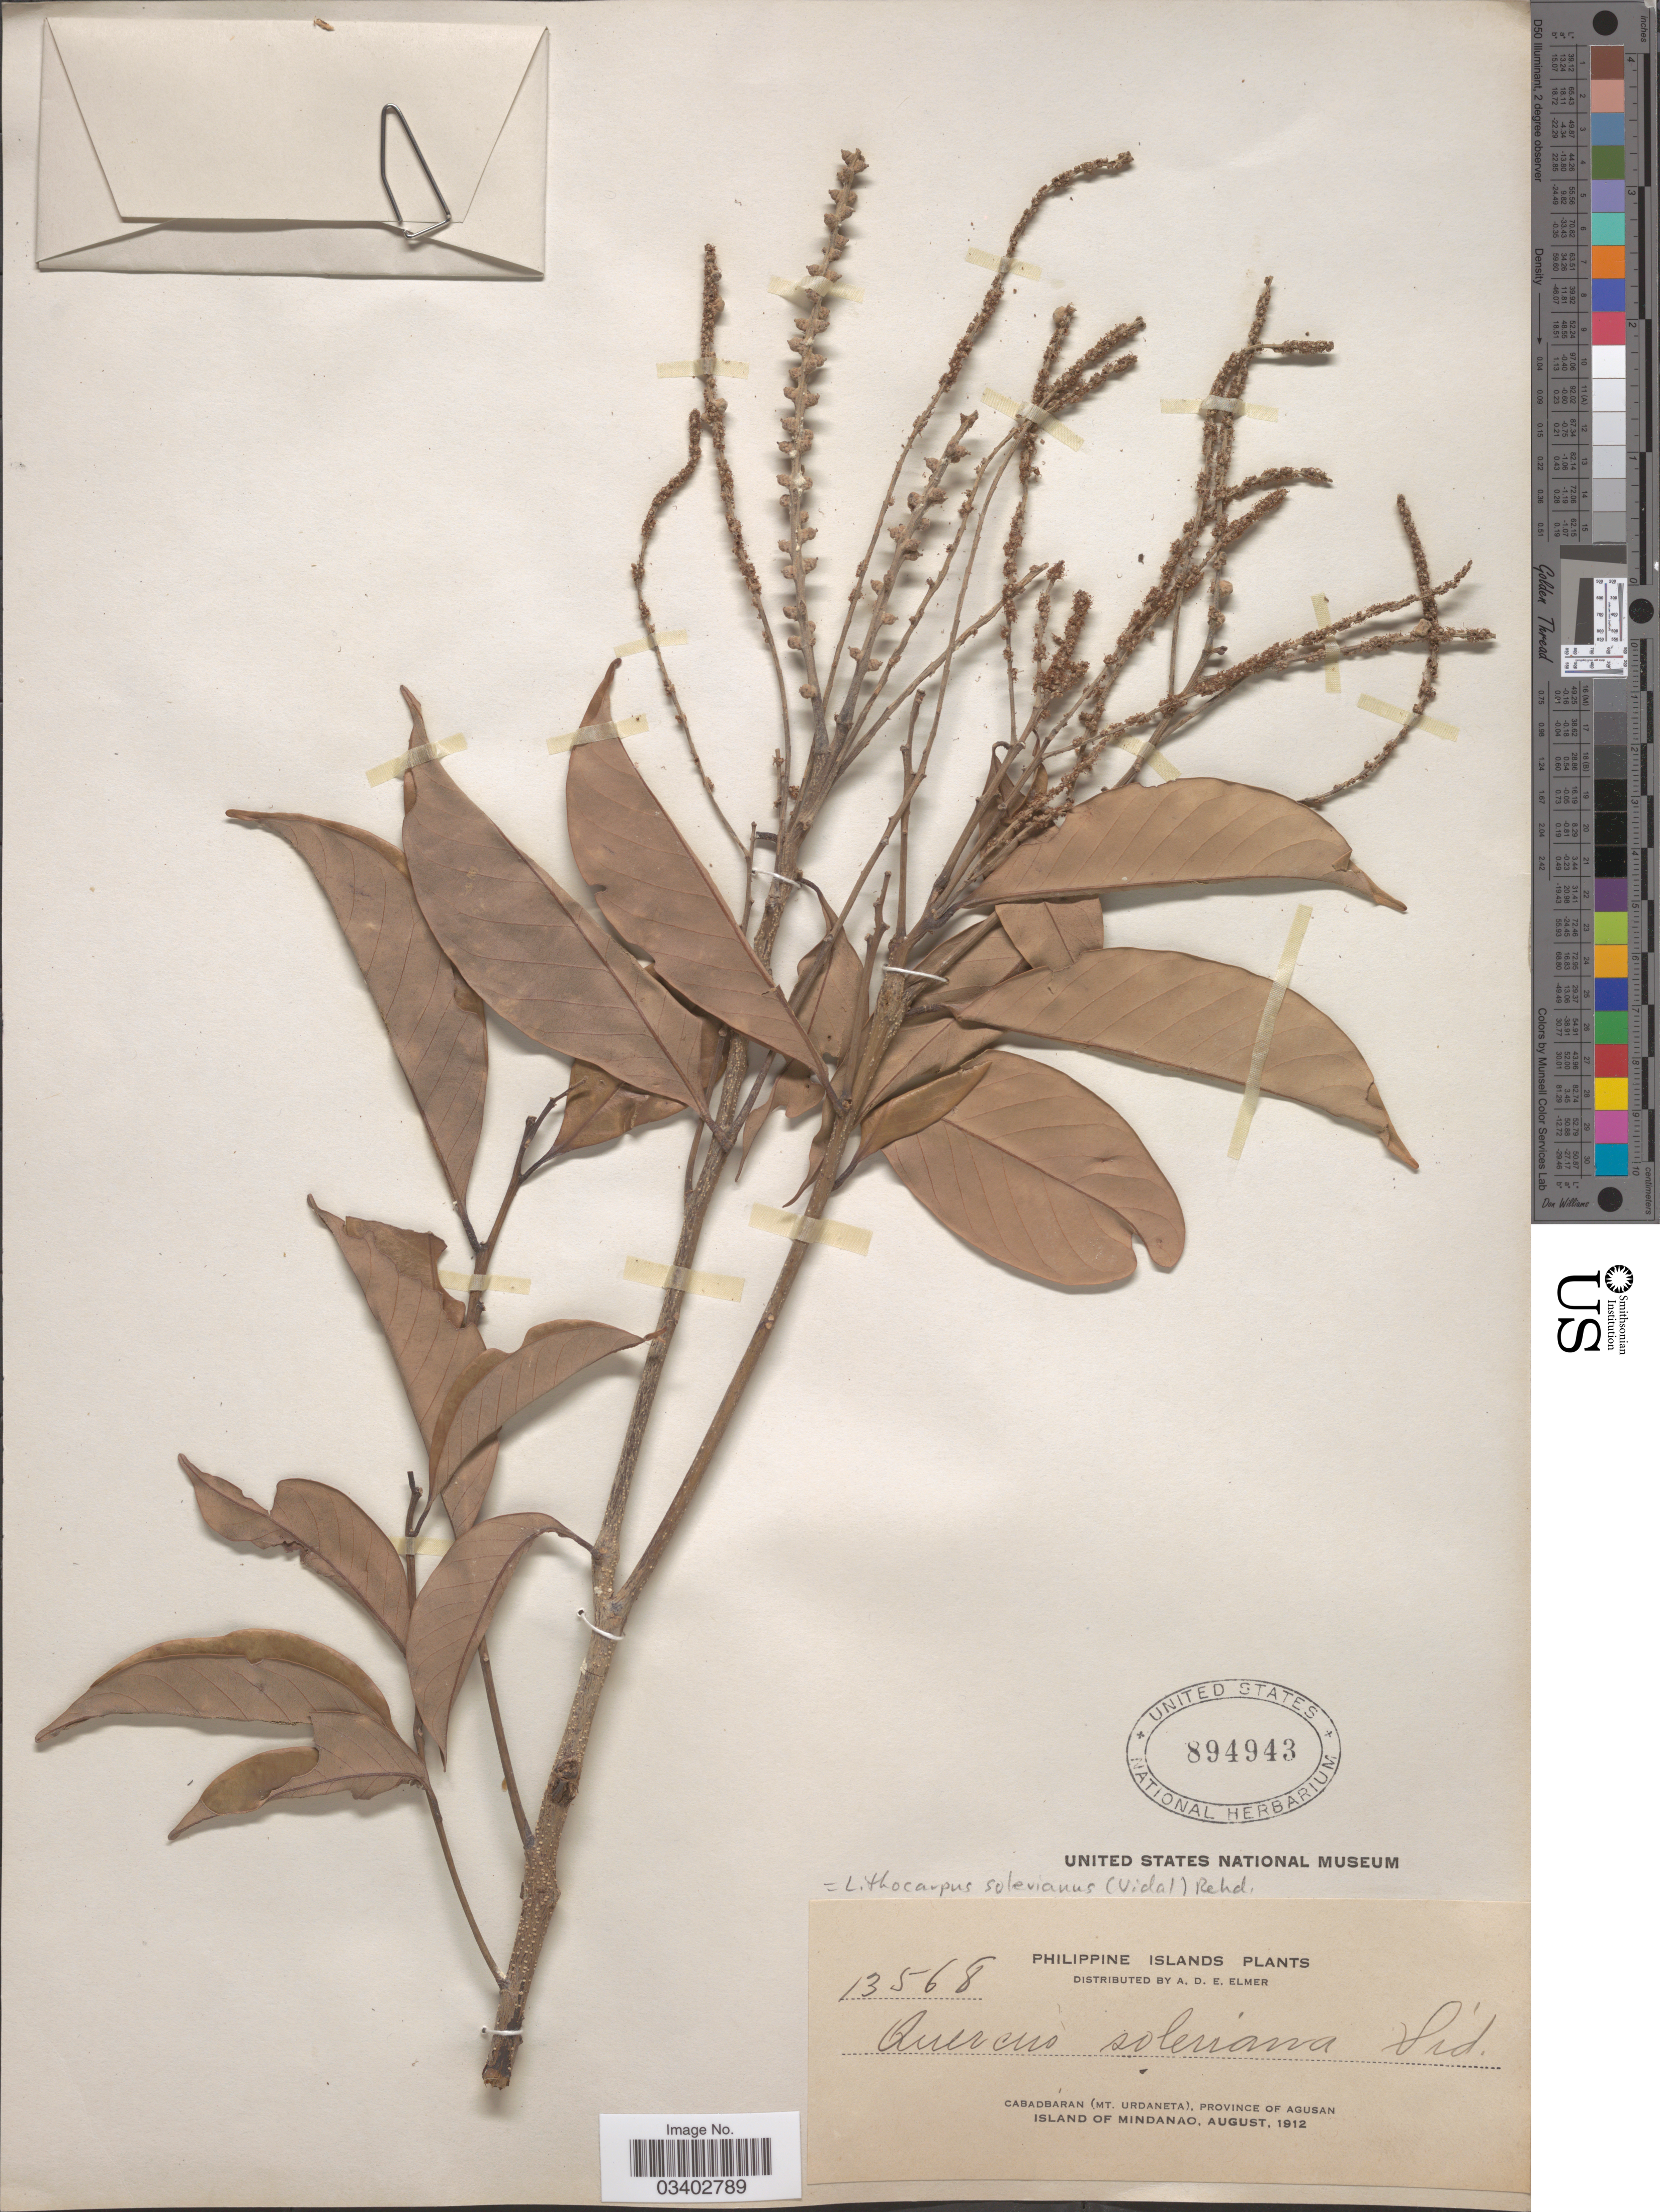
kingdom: Plantae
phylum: Tracheophyta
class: Magnoliopsida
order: Fagales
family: Fagaceae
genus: Lithocarpus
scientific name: Lithocarpus solerianus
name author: (Vidal) Rehder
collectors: A. D. E. Elmer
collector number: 13568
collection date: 1912-08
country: Philippines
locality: Cabadbaran (Mt. Urdaneta), Province of Agusan. Island of Mindanao.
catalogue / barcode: US 894943